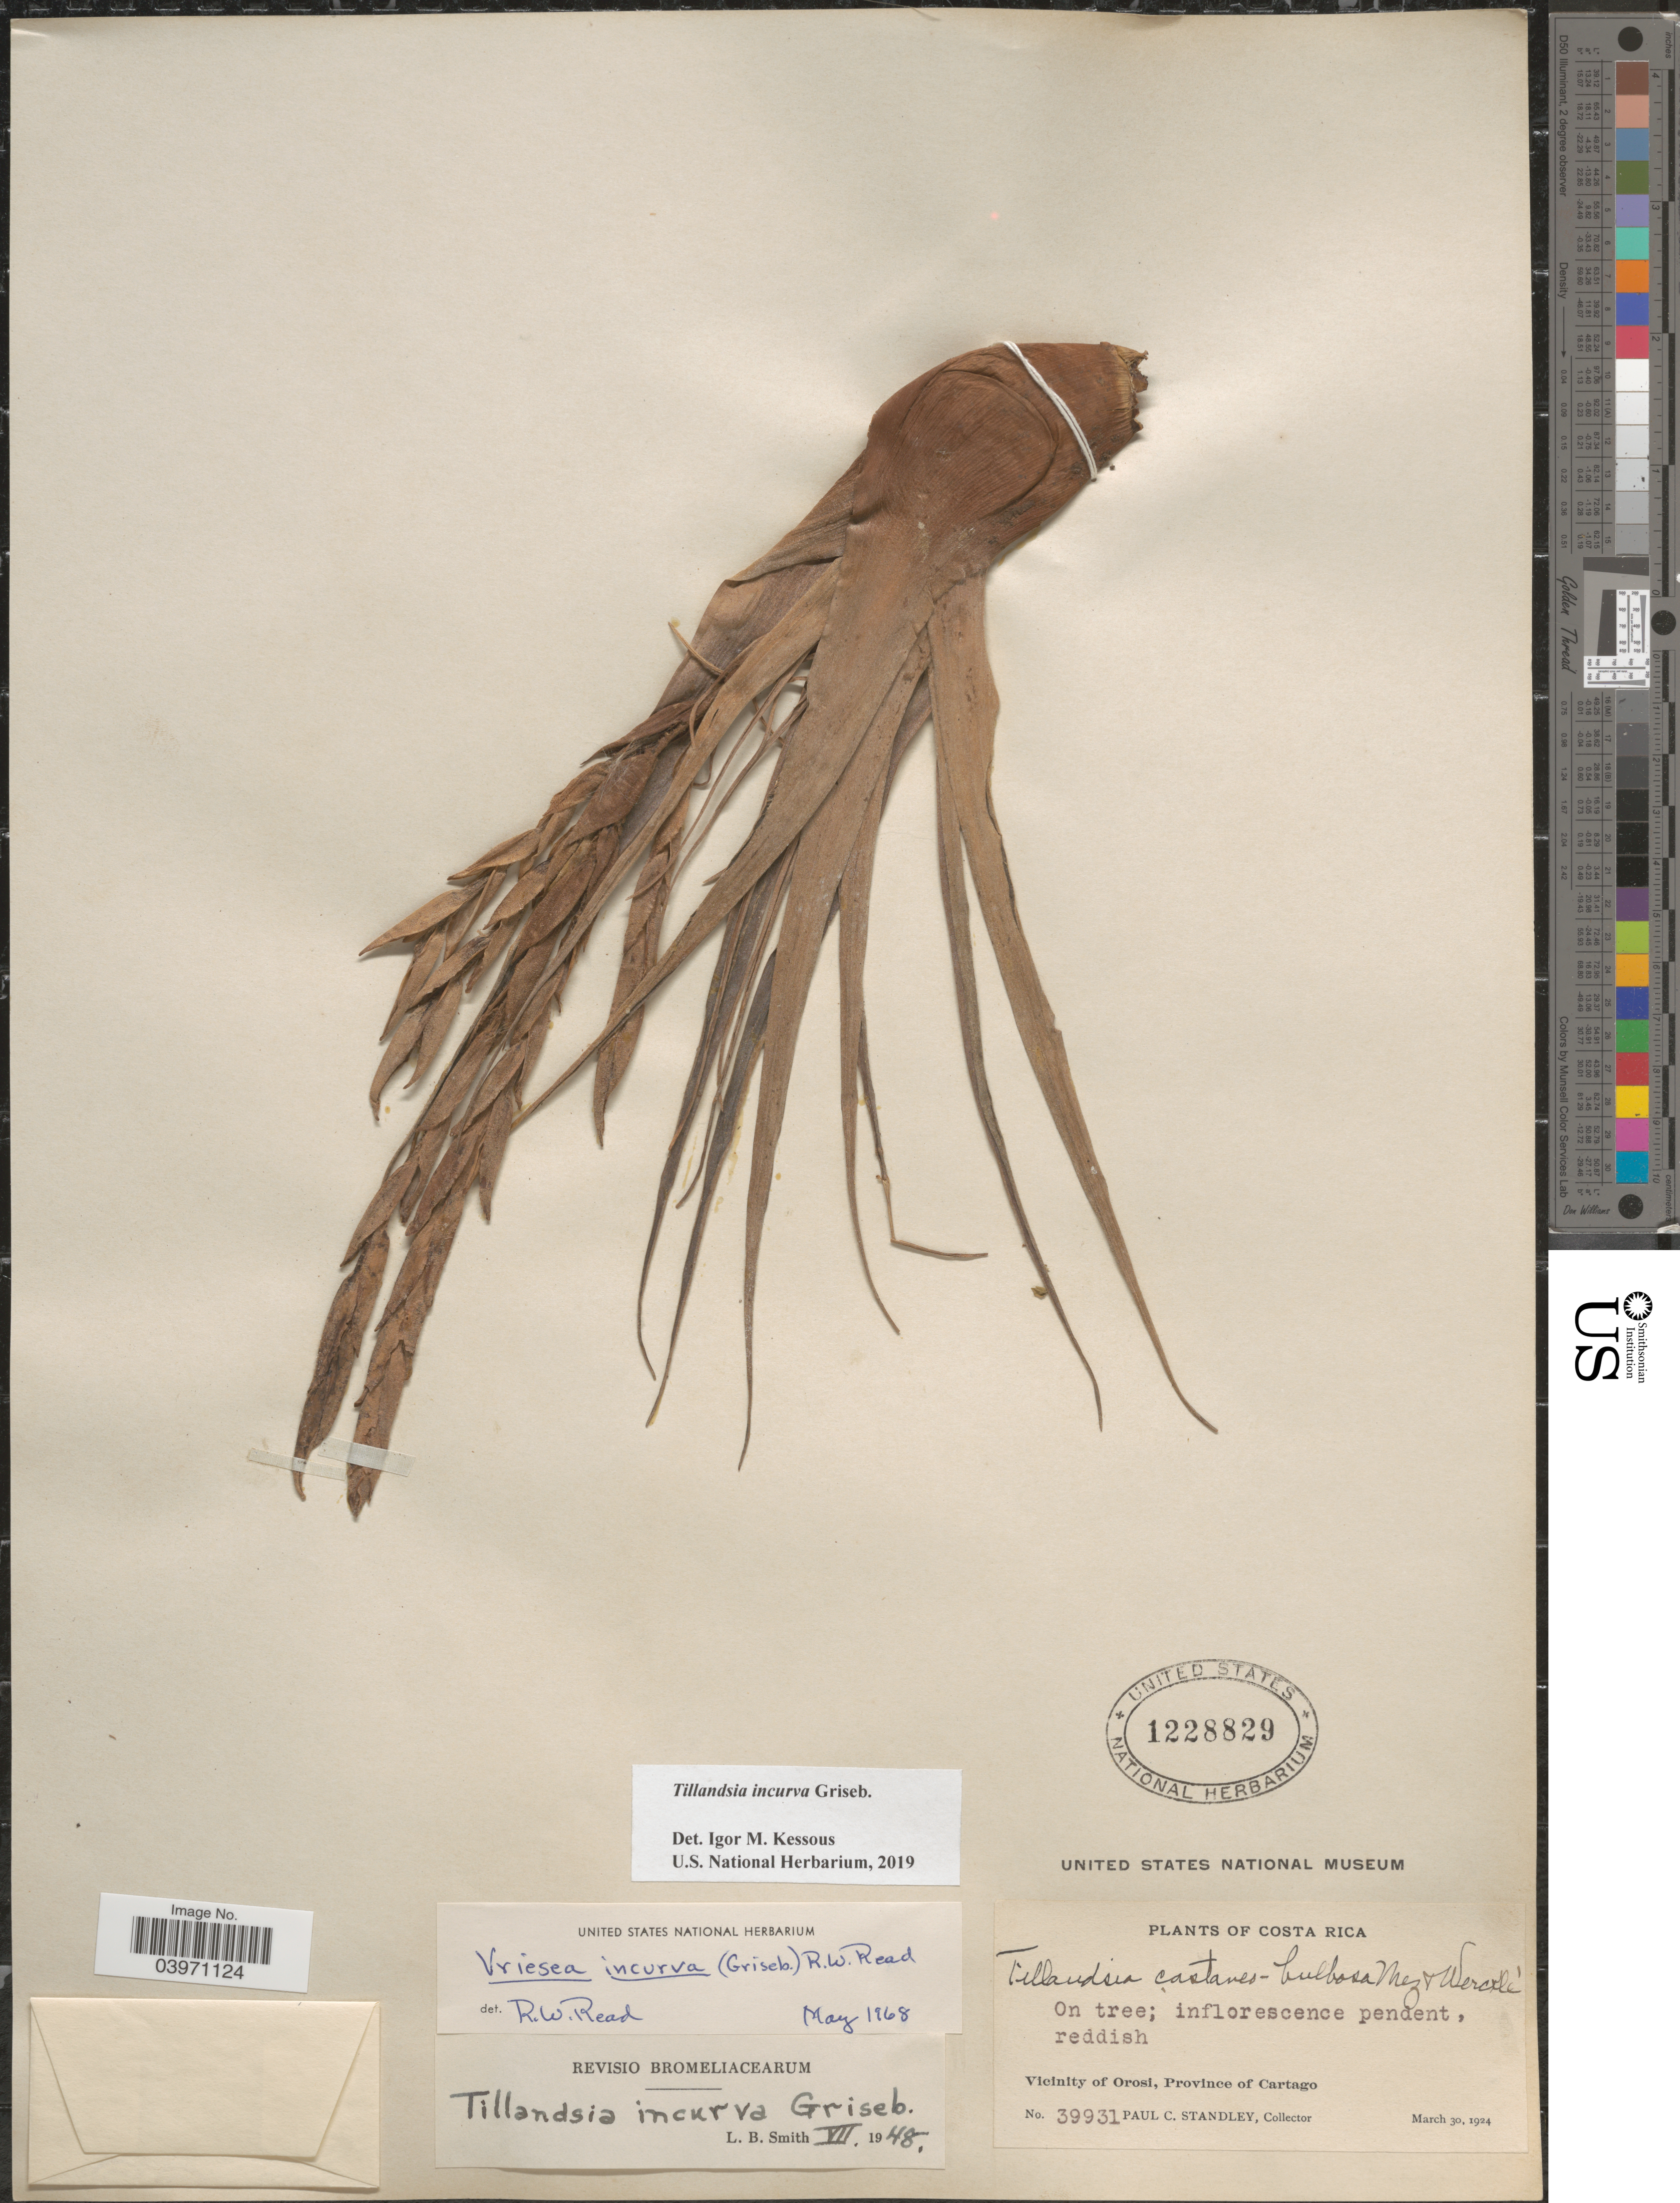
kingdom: Plantae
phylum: Tracheophyta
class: Liliopsida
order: Poales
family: Bromeliaceae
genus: Tillandsia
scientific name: Tillandsia incurva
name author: Griseb.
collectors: P. C. Standley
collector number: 39931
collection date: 1924-03-30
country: Costa Rica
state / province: Cartago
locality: Vicinity of Orosi.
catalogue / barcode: US 1228829